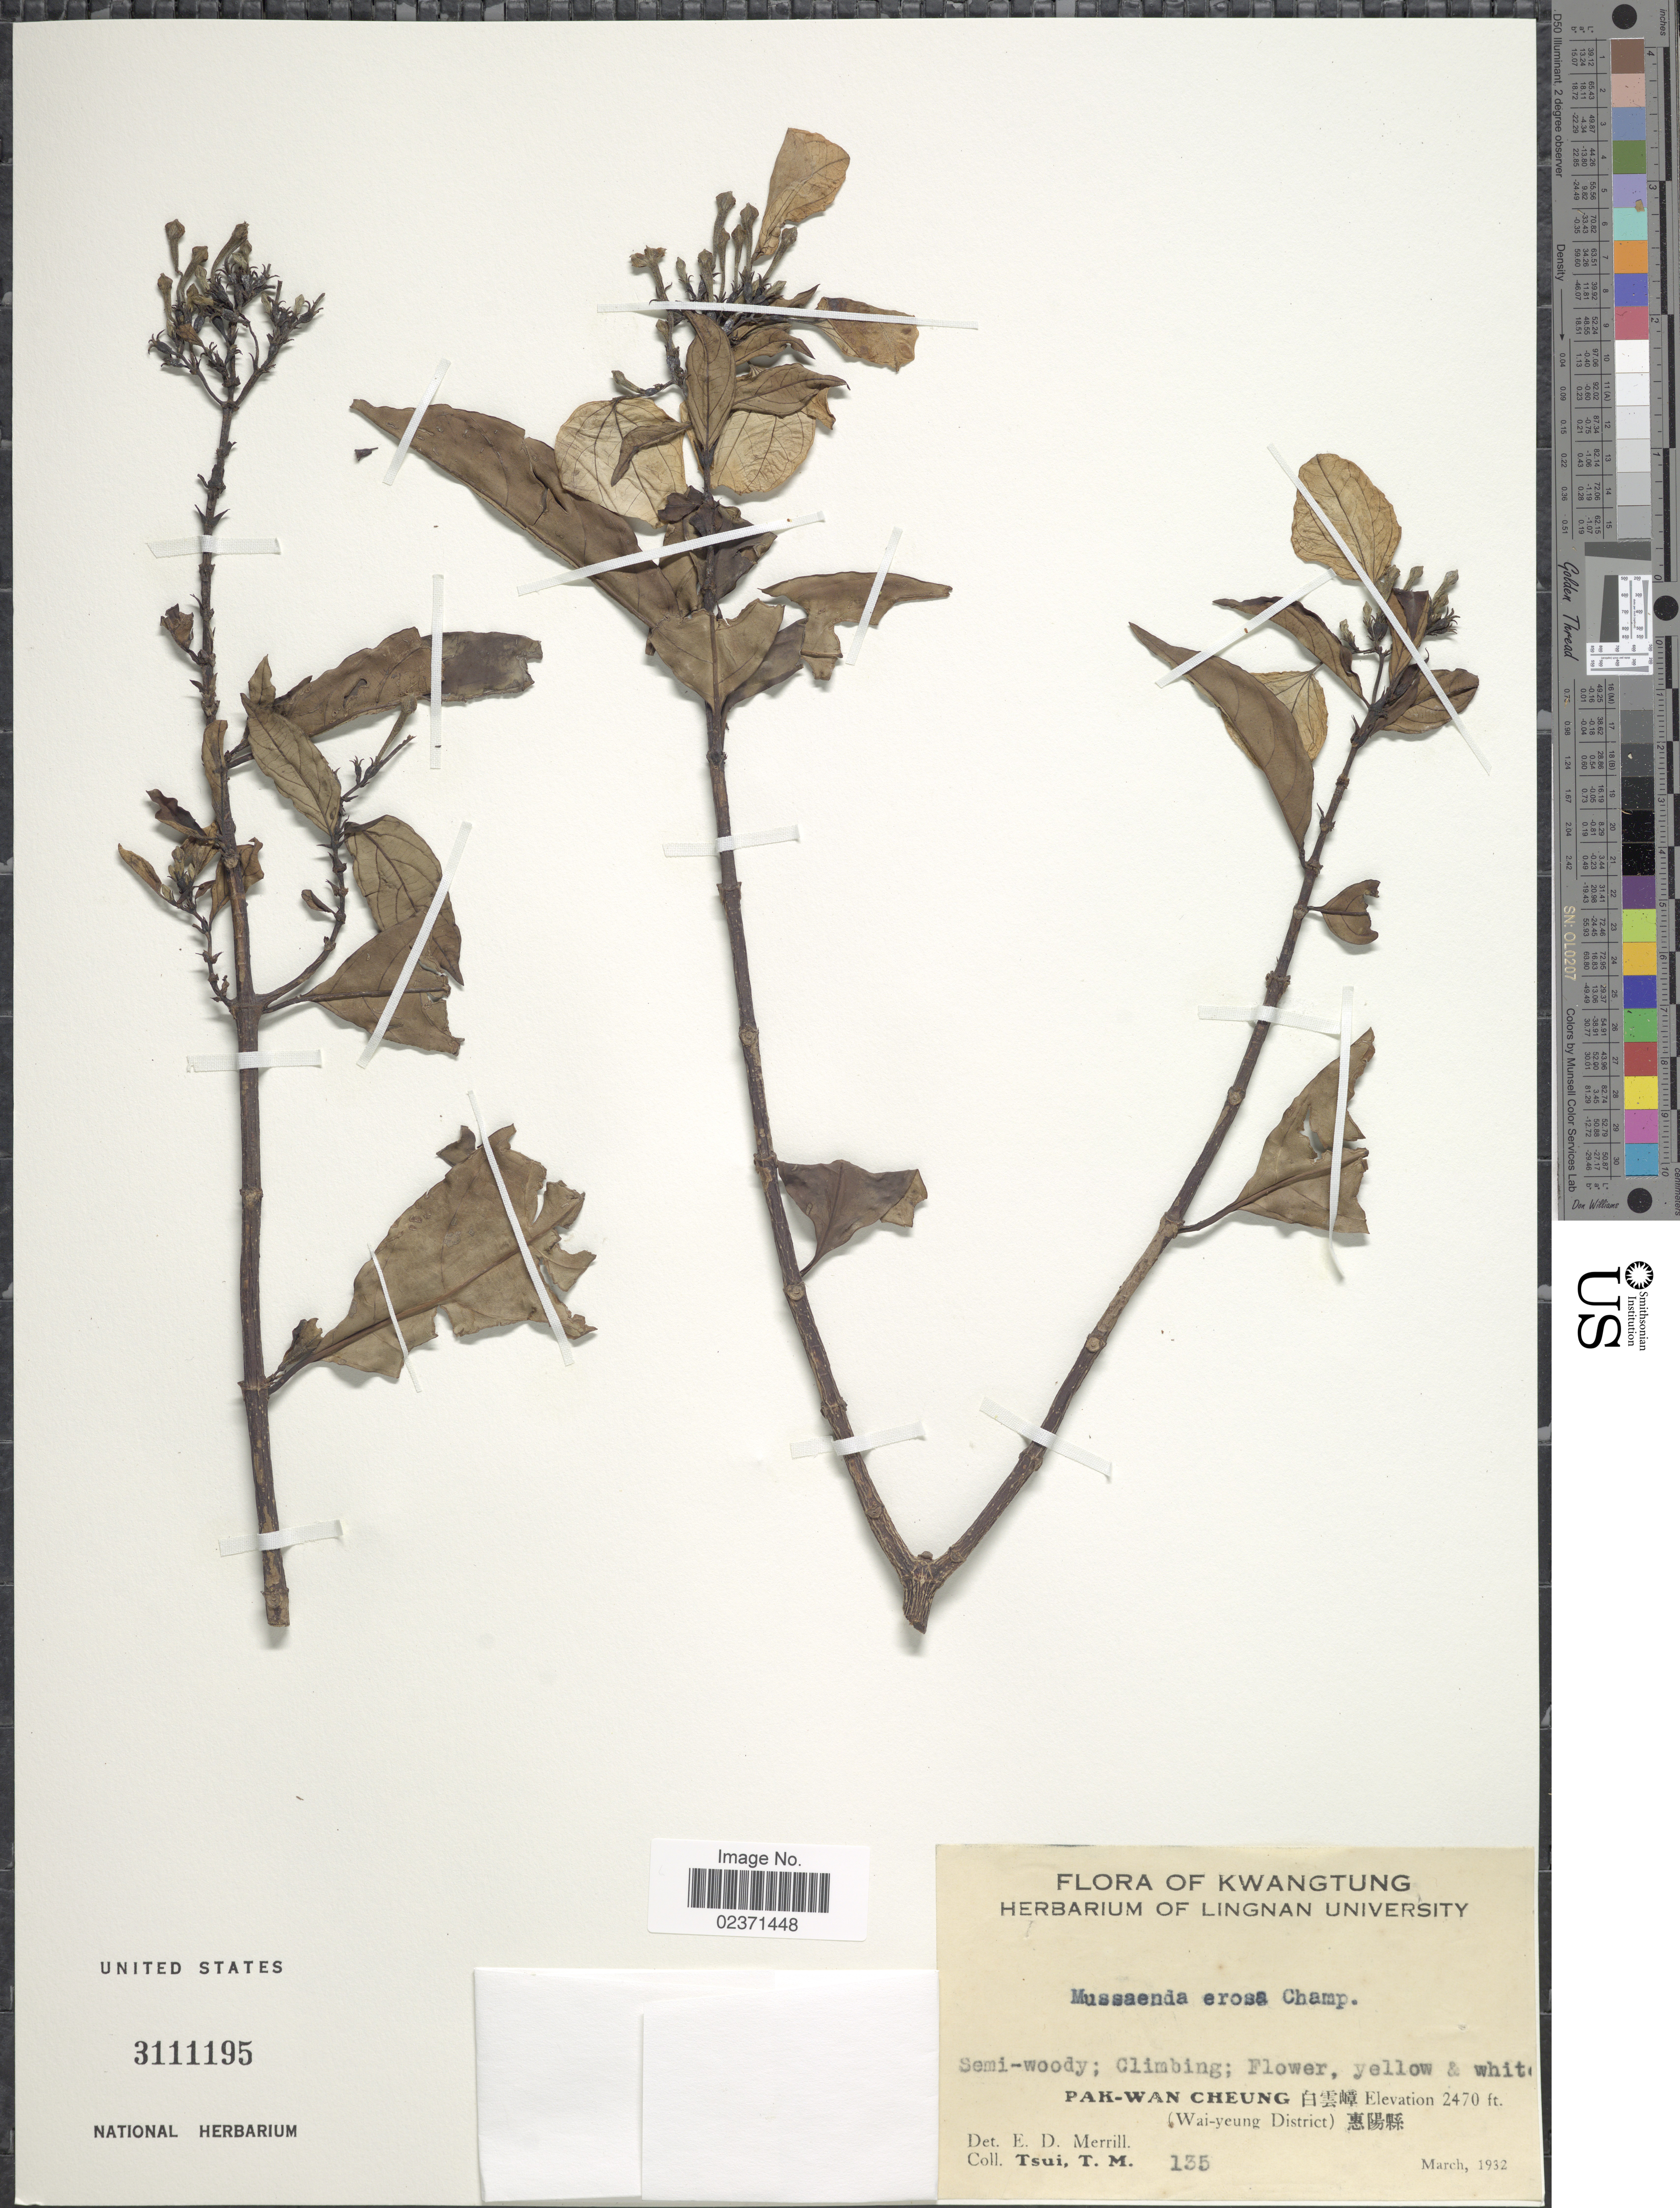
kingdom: Plantae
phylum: Tracheophyta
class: Magnoliopsida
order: Gentianales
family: Rubiaceae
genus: Mussaenda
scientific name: Mussaenda erosa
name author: Champ. ex Benth.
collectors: T. Tsui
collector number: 135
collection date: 1932-03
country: China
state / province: Guangdong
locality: Kwangtung. Pak-wan Cheung (Wai-yeung District)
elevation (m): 753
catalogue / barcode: US 3111195